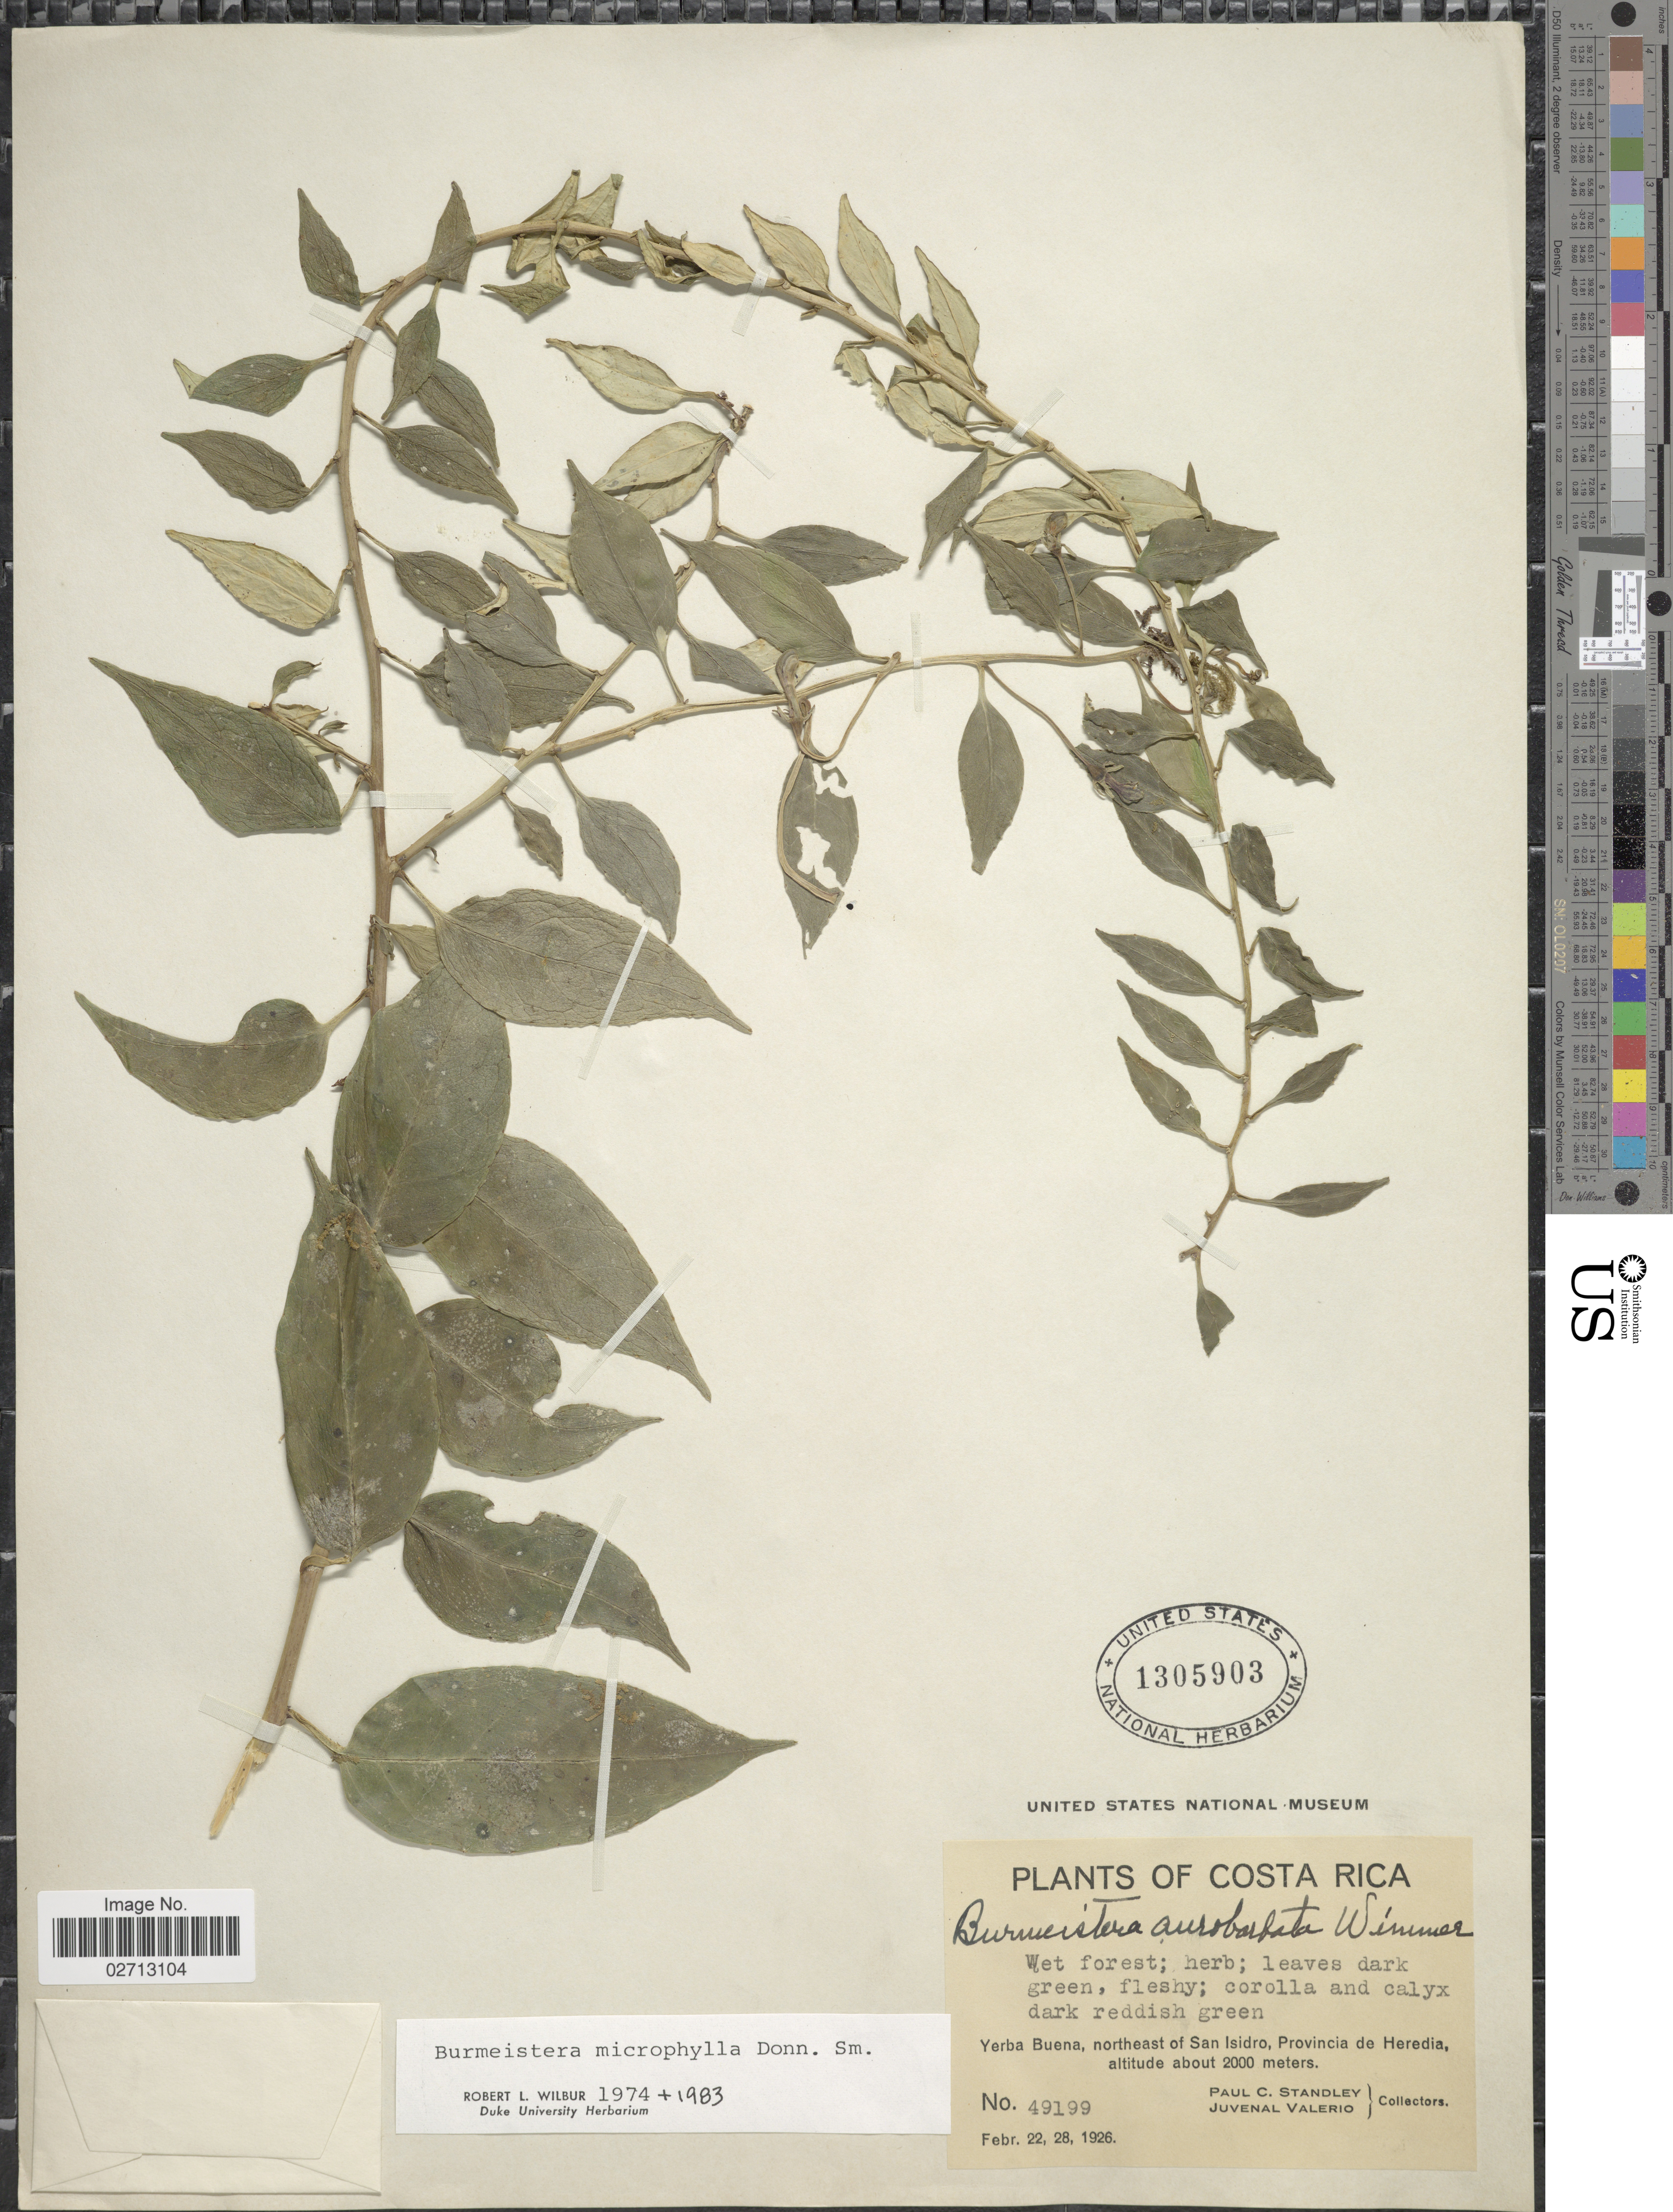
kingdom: Plantae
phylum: Tracheophyta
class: Magnoliopsida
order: Asterales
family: Campanulaceae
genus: Burmeistera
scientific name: Burmeistera microphylla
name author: Donn. Sm.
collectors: P. C. Standley & J. Valerio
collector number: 49199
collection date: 1926-02-22/1926-02-28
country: Costa Rica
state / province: Heredia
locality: Yerba Buena, northeast of San Isidro.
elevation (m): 2000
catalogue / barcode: US 1305903